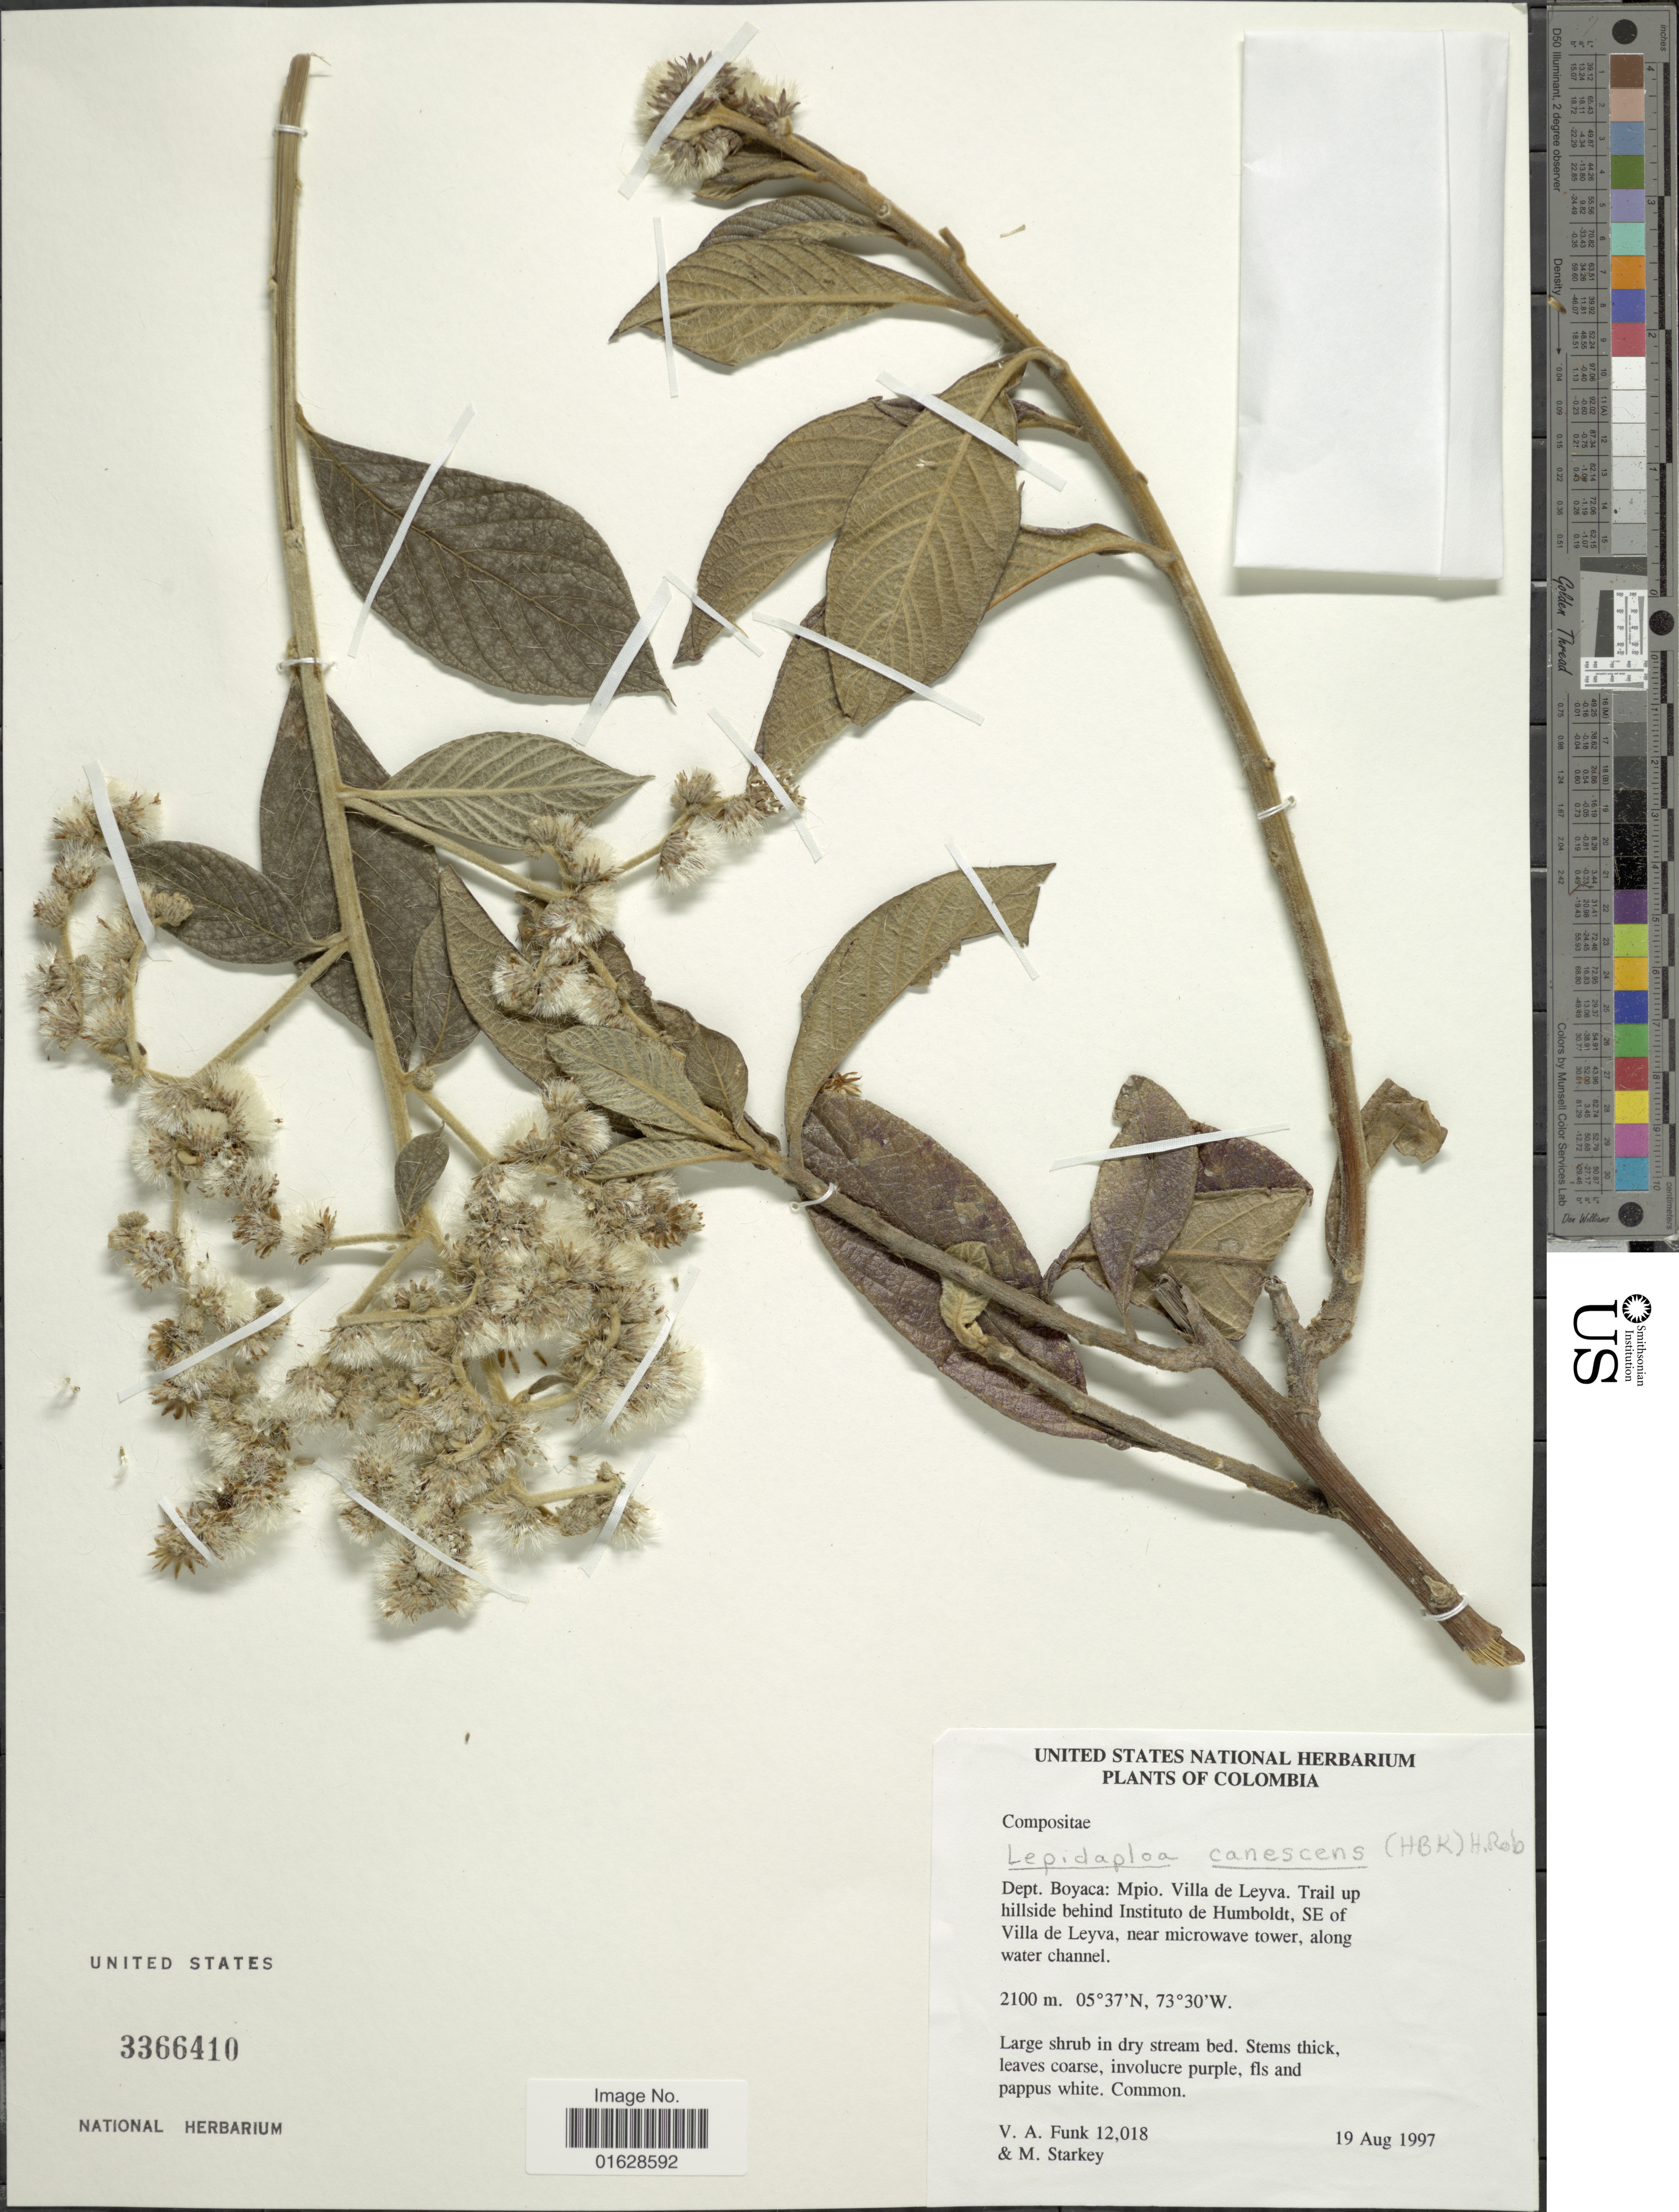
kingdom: Plantae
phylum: Tracheophyta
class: Magnoliopsida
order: Asterales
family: Asteraceae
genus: Lepidaploa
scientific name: Lepidaploa canescens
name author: (Kunth) H. Rob.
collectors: V. Funk & M. Starkey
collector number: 12018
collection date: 1997-08-19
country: Colombia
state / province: Boyacá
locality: Colombia. Dept. Boyacá: Mpio. Villa de Leyva. Trail up hillside behind Instituto de Humboldt, SE of Villa de Leyva, near microwave tower, along water channel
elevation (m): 2100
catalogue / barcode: US 3366410